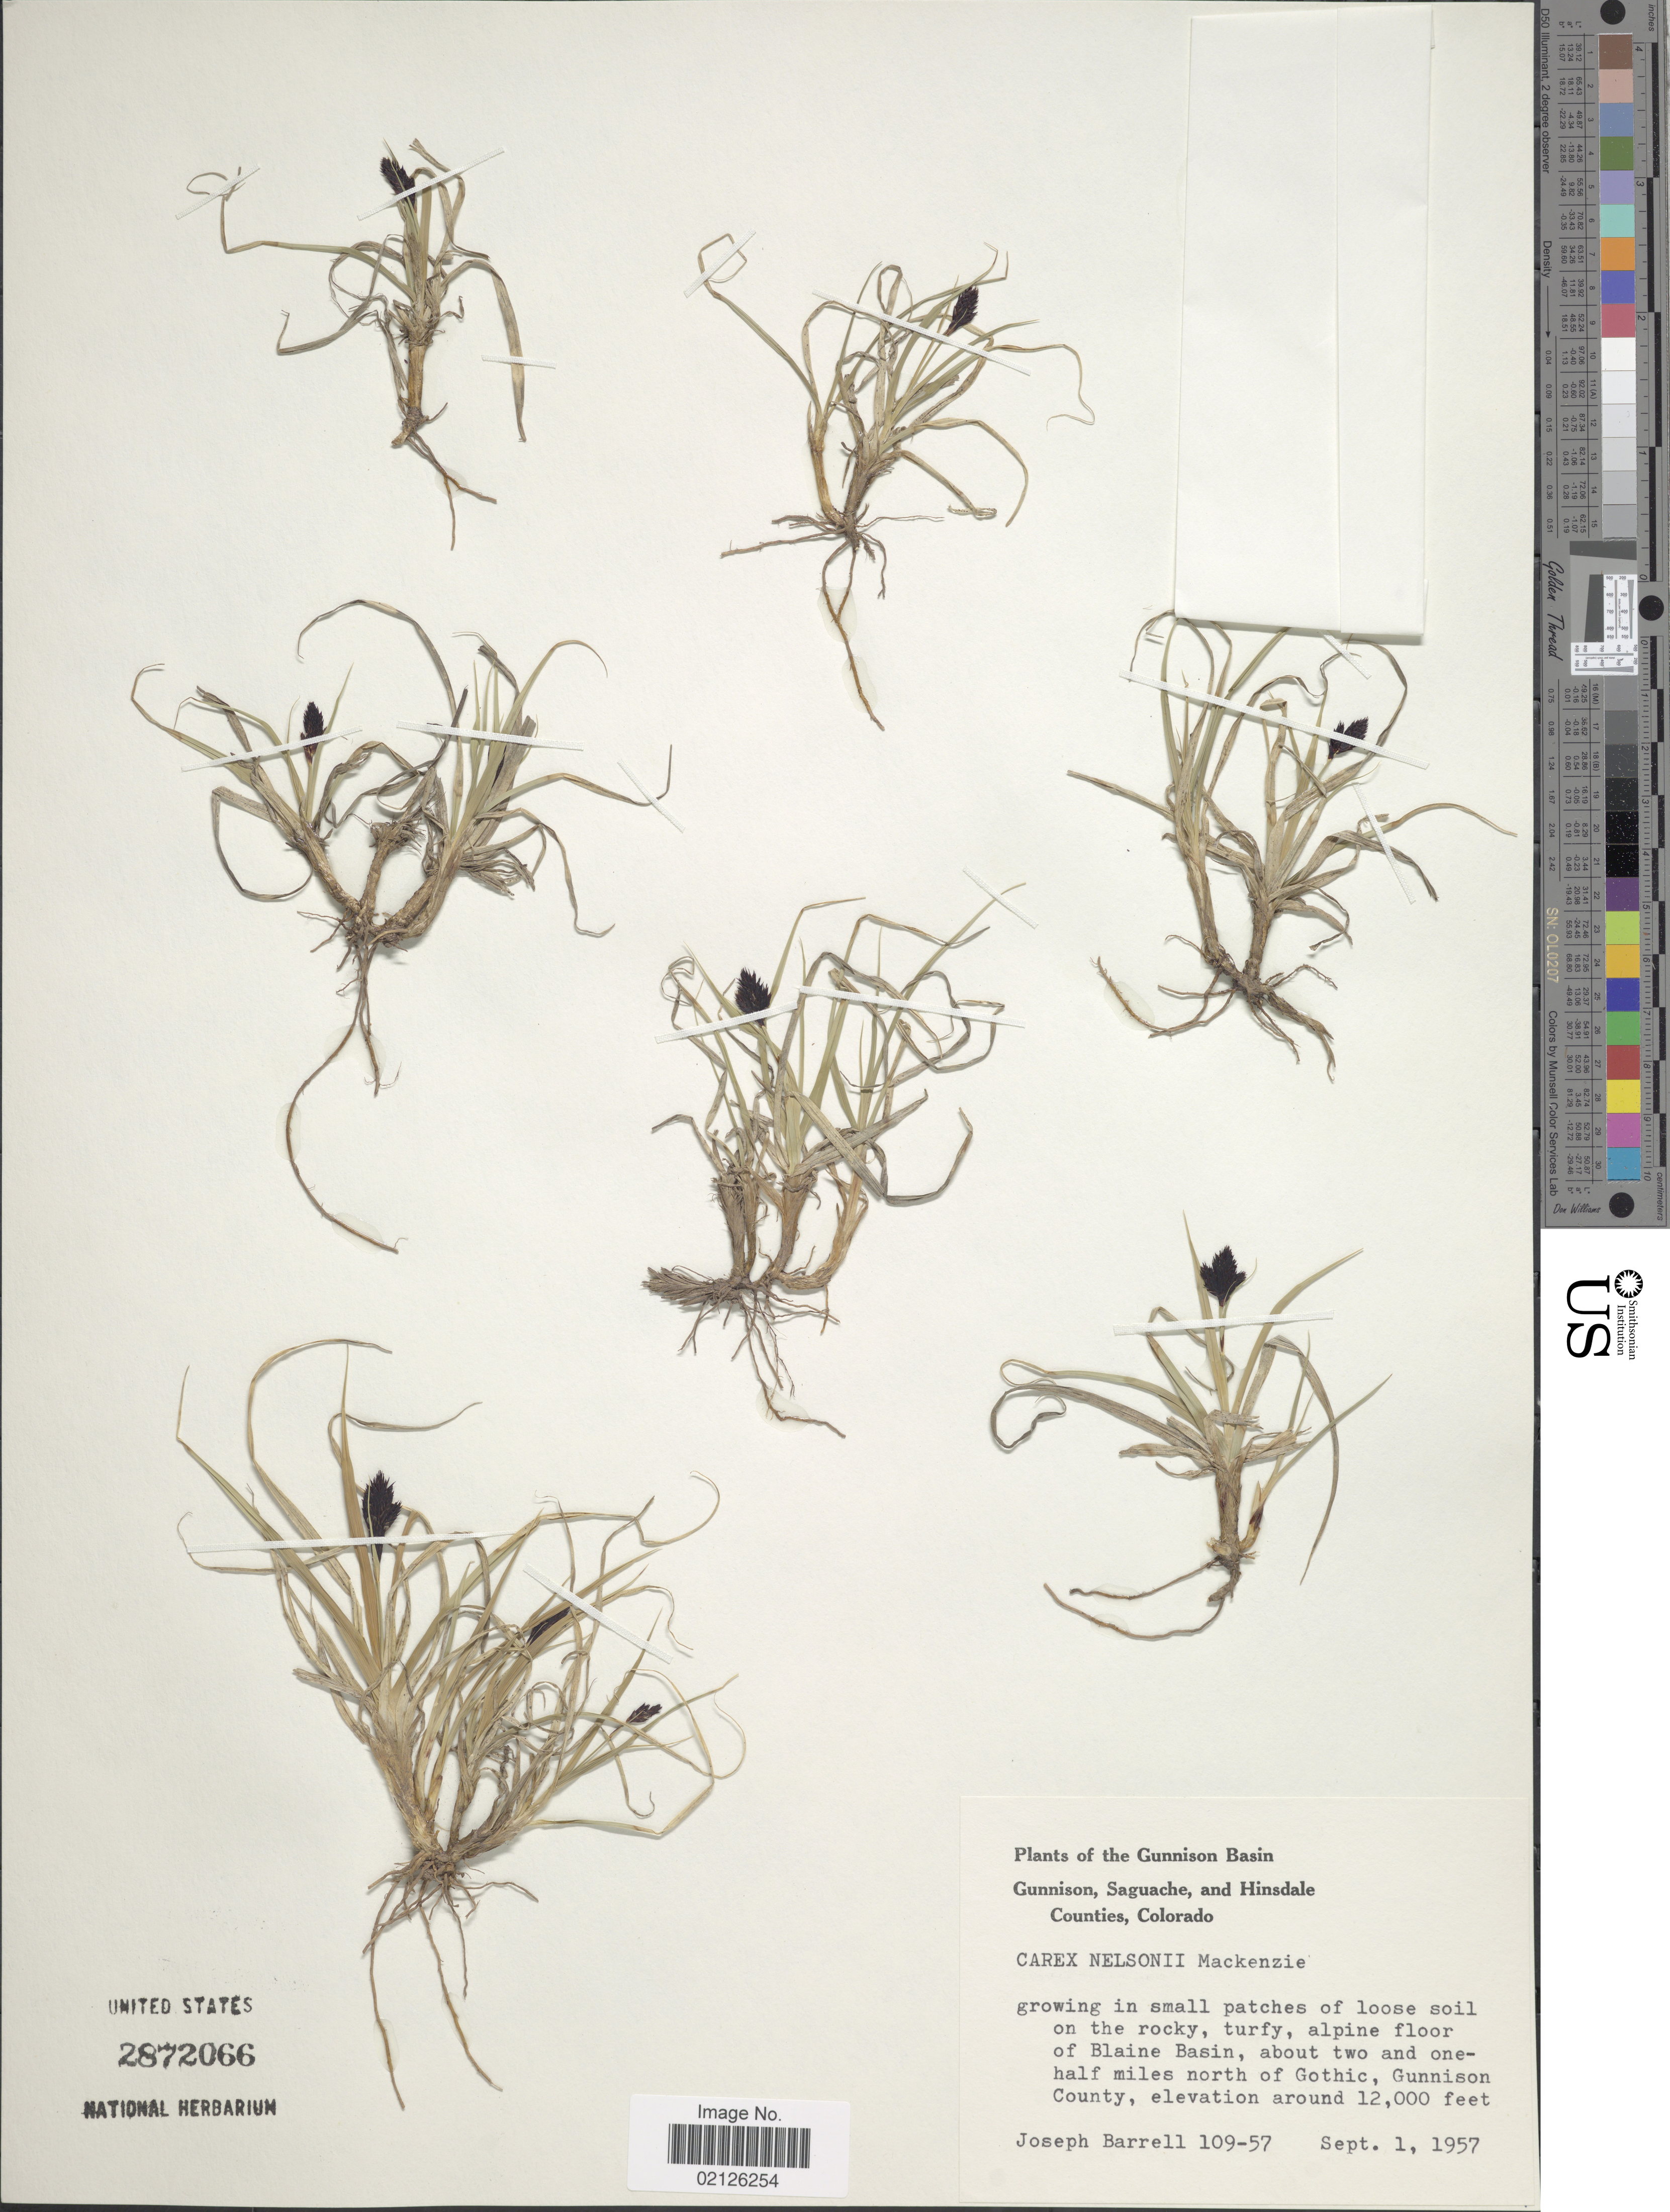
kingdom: Plantae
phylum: Tracheophyta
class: Liliopsida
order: Poales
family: Cyperaceae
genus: Carex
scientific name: Carex nelsonii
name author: Mack.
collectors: J. Barrell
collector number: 109-57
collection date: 1957-09-01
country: United States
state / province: Colorado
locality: The Gunnison Basin Gunnison, Saguache, and Hinsdale Counties, growing in small patches of loose soil on the rocky, turfy, alpine floor of Blaine Basin, about two and one-half miles north of Gothic, Gunnison County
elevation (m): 3658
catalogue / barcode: US 2872066